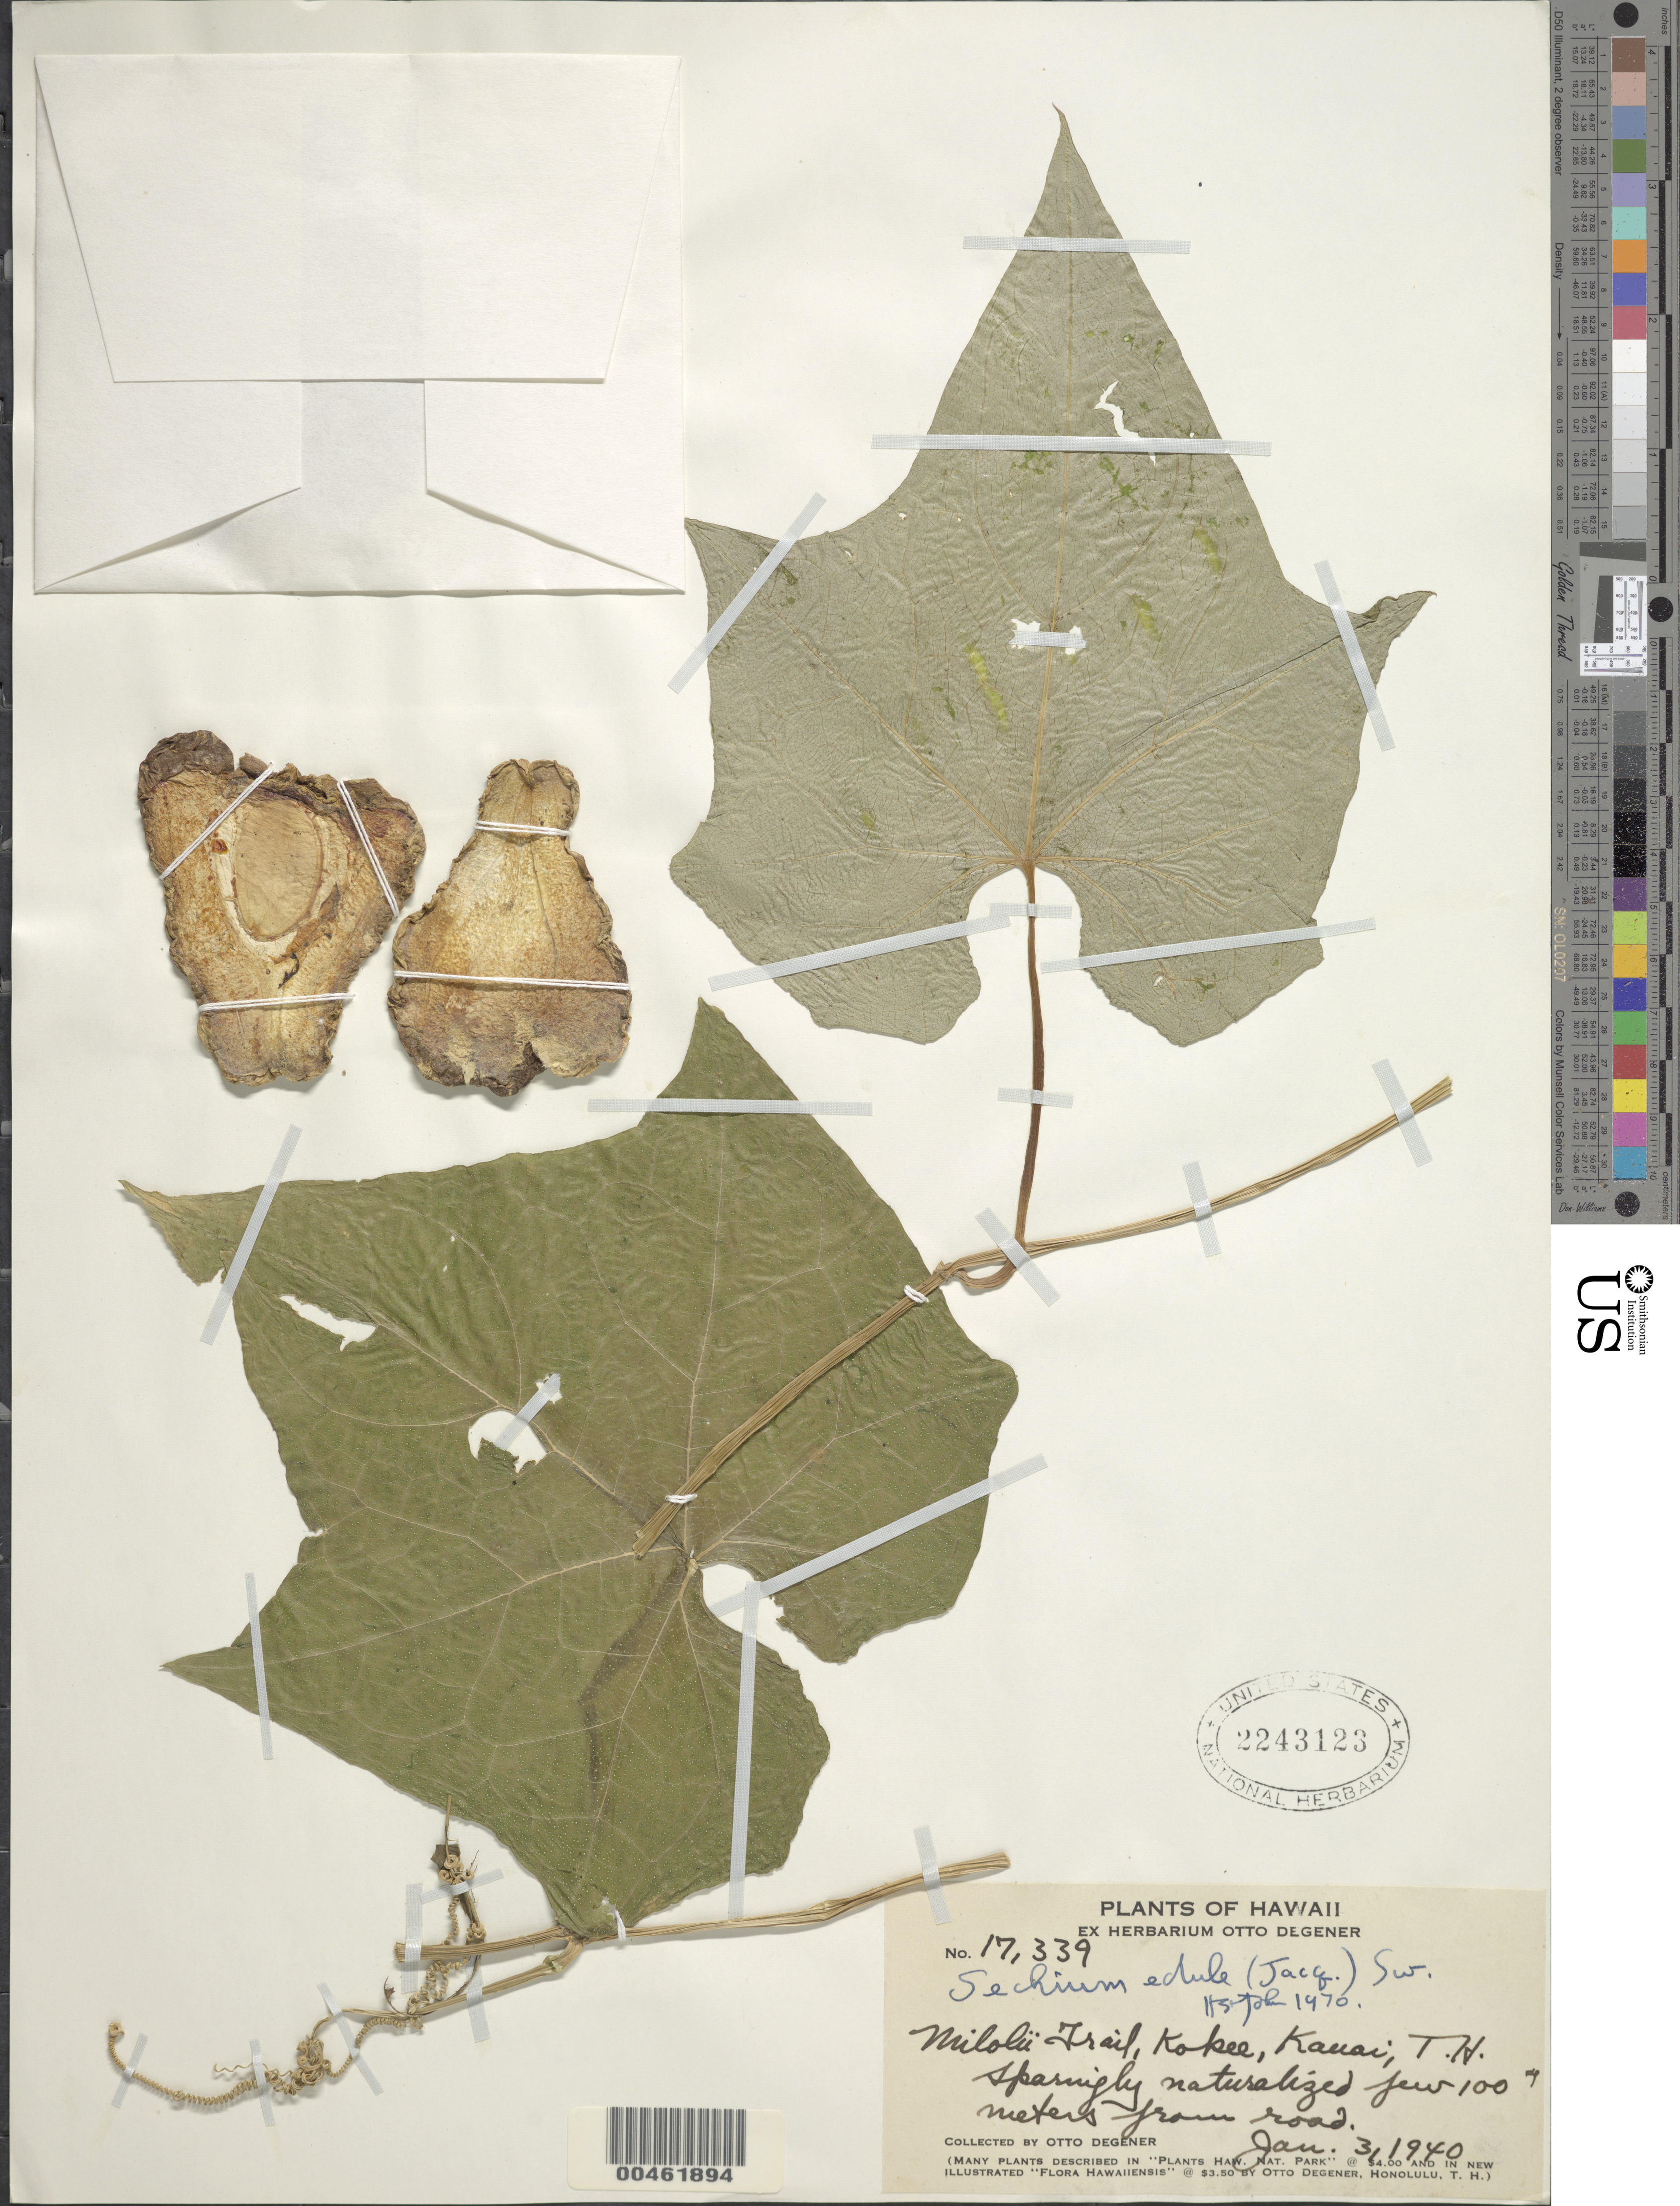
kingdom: Plantae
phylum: Tracheophyta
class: Magnoliopsida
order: Cucurbitales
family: Cucurbitaceae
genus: Sicyos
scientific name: Sicyos edulis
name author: Jacq.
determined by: Wagner, W. L., (BOT), Smithsonian Institution - National Museum of Natural History (UNITED STATES)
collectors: O. Degener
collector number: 17339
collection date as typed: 3 Jan 1940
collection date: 1940-01-03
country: United States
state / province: Hawaii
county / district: Kauai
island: Kaua'i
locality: Milolii Trail, Kokee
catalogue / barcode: US 2243123